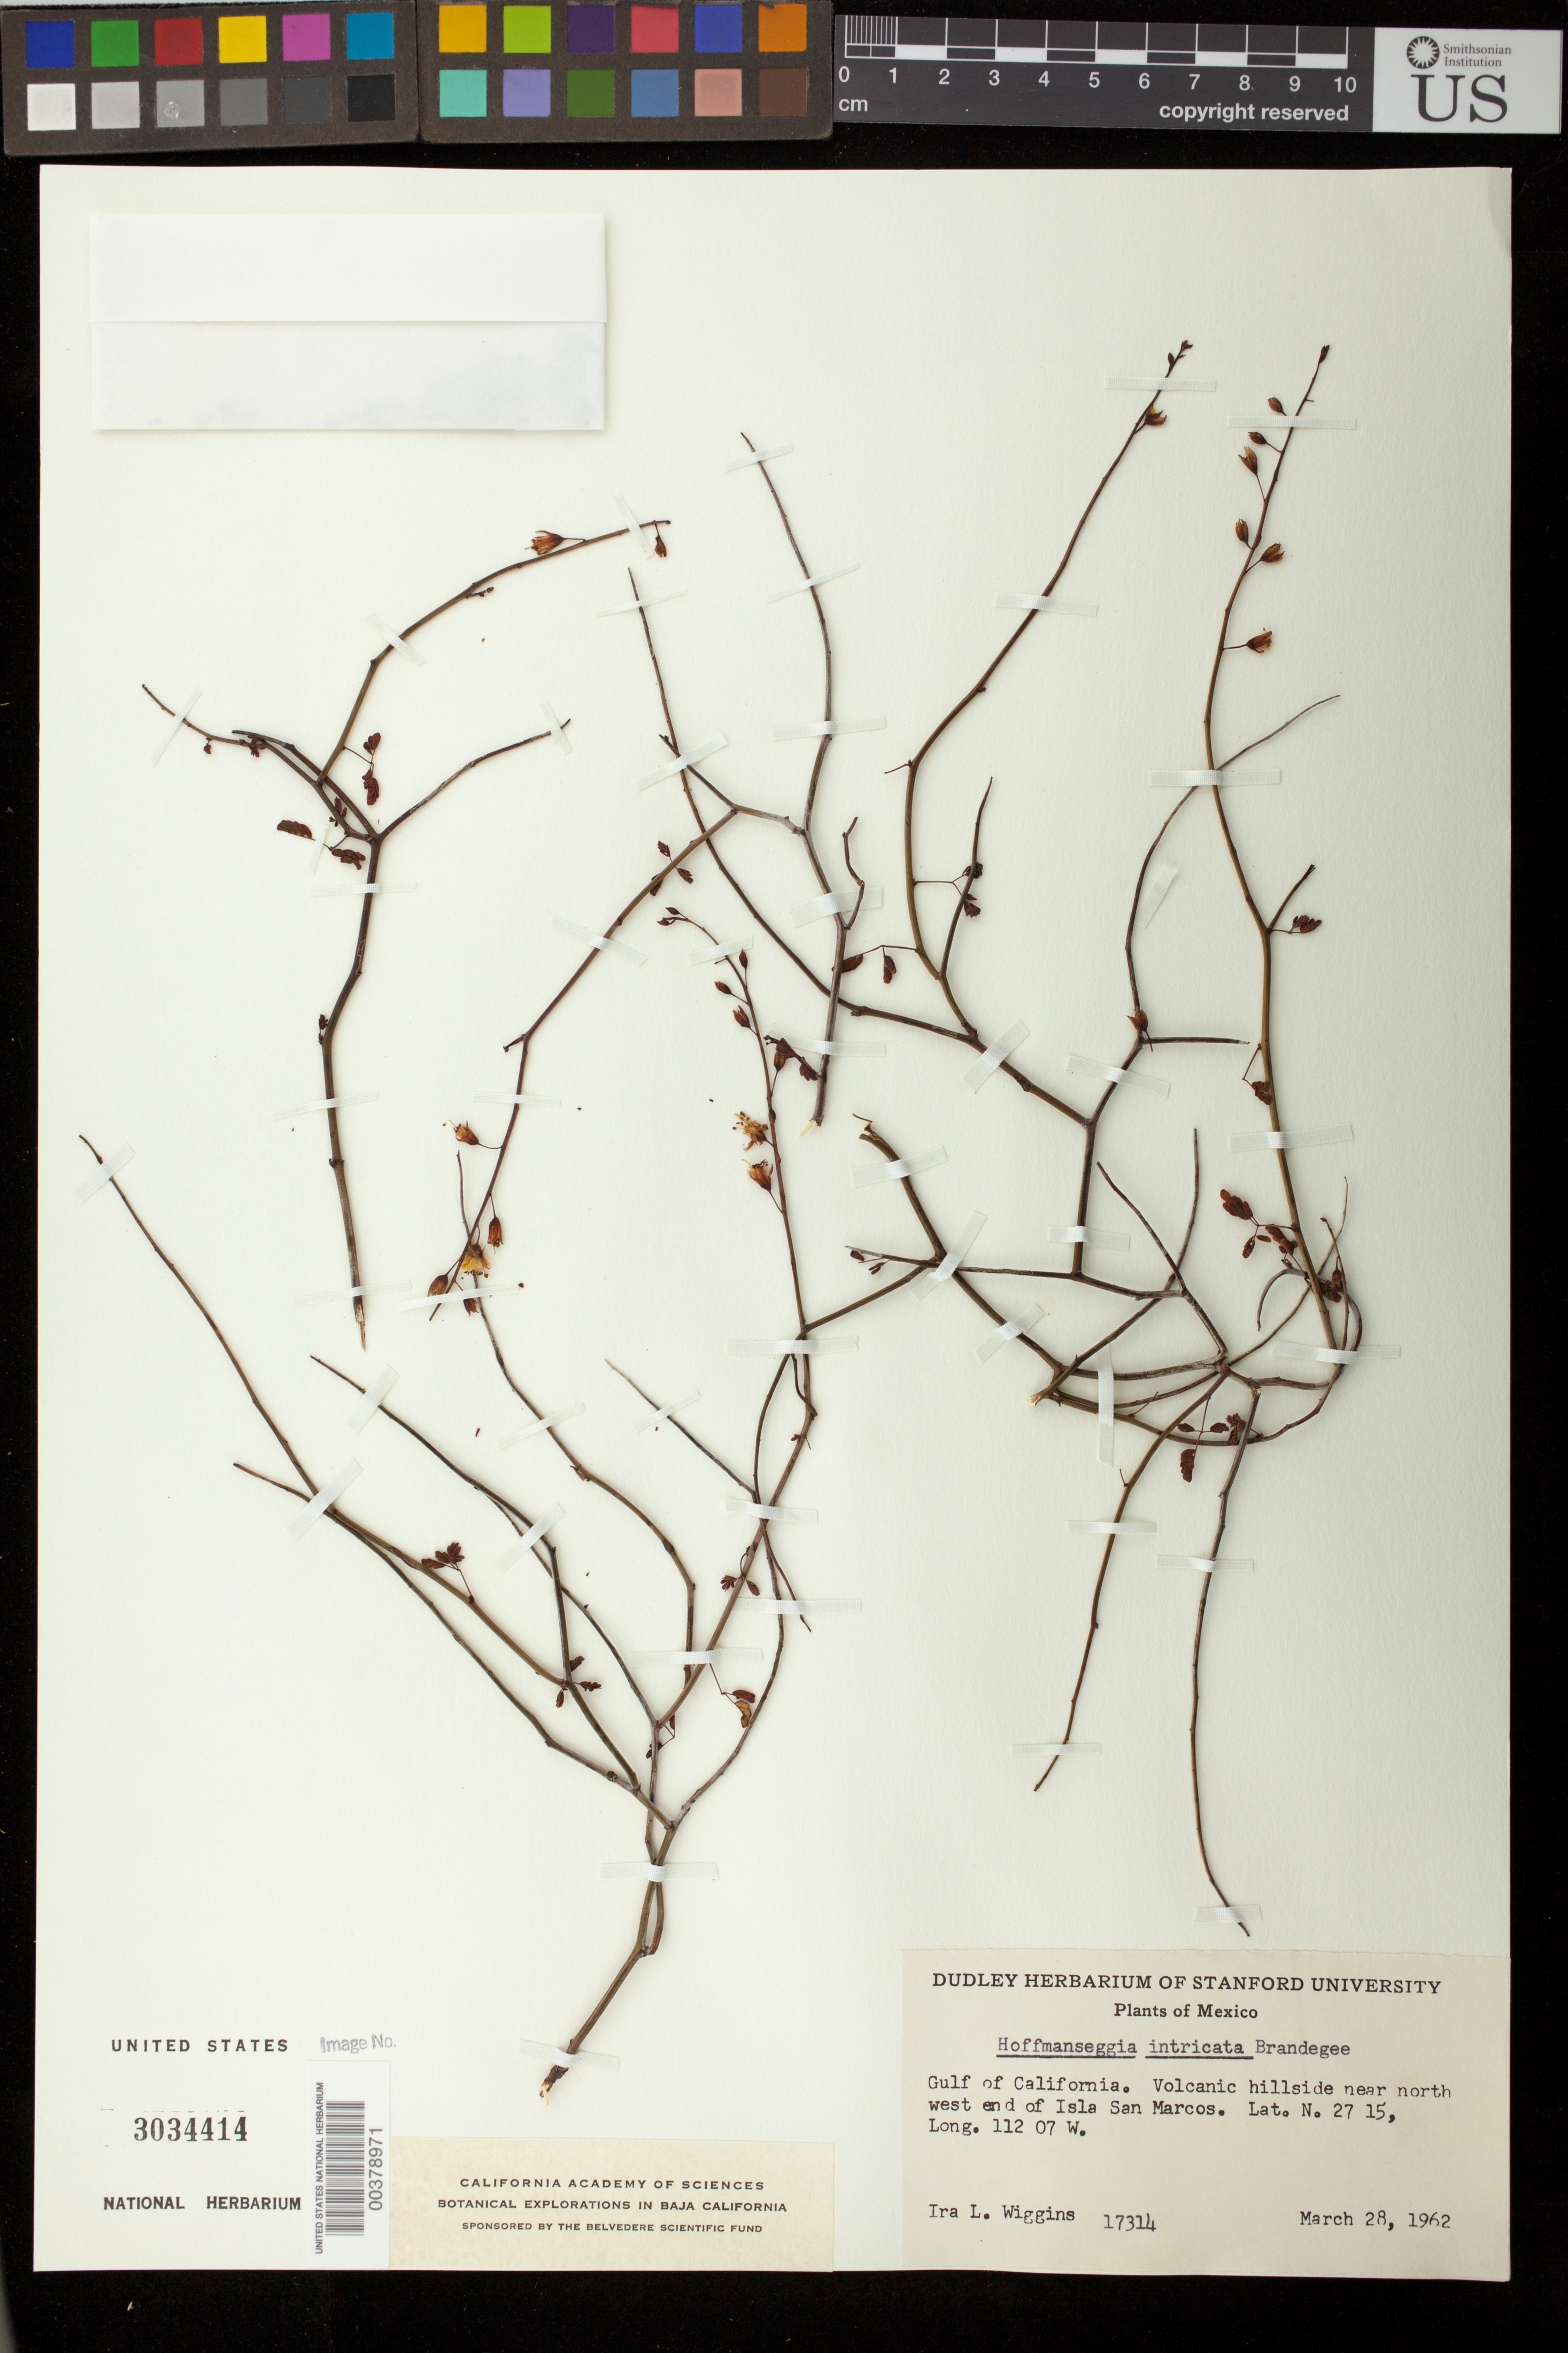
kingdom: Plantae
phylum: Tracheophyta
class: Magnoliopsida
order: Fabales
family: Fabaceae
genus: Hoffmannseggia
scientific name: Hoffmannseggia intricata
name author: Brandegee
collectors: I. L. Wiggins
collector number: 17314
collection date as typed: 28 Mar 1962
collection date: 1962-03-28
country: Mexico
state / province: Baja California Sur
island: Isla San Marcos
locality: Gulf of California. Volcanic hillside near north west end of Isla San Marcos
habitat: Volcanic hillside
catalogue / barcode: US 3034414